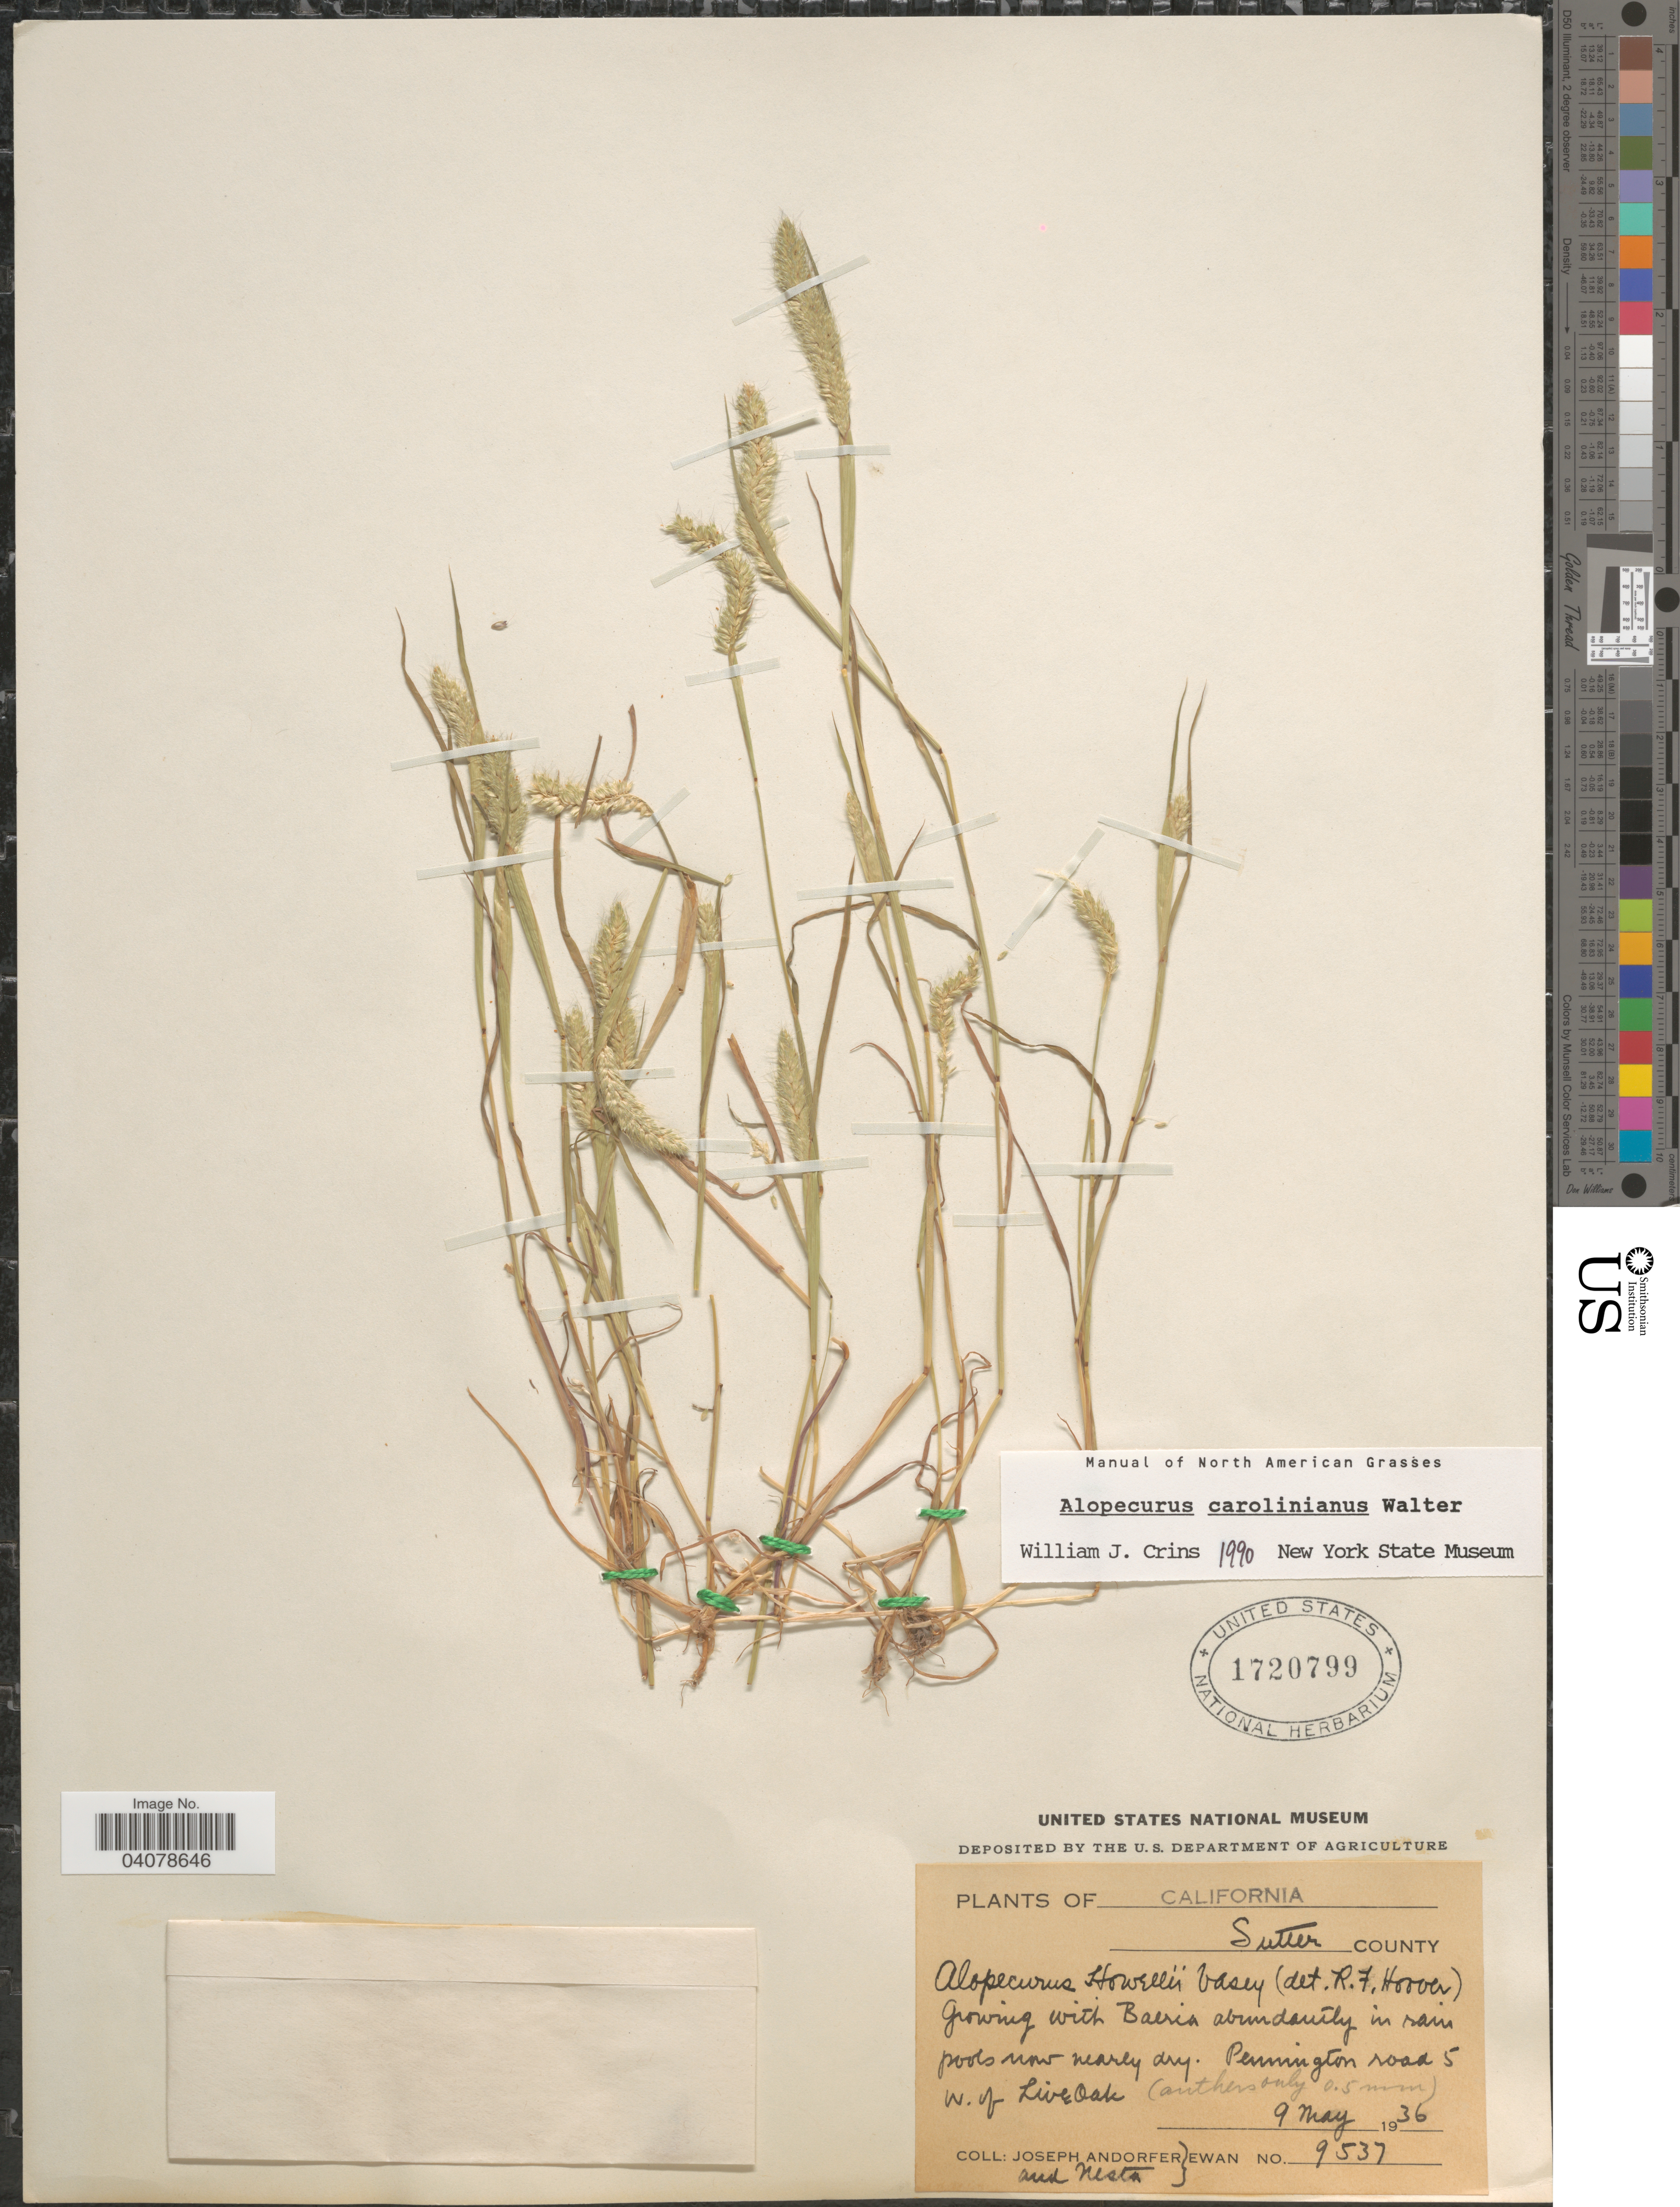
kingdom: Plantae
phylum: Tracheophyta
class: Liliopsida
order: Poales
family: Poaceae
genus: Alopecurus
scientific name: Alopecurus carolinianus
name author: Walter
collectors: J. A. Ewan & N. Ewan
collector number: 9537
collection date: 1936-05-09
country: United States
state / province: California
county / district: Sutter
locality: Pennington road 5 W, of Live Oak. Sutter County.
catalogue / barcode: US 1720799